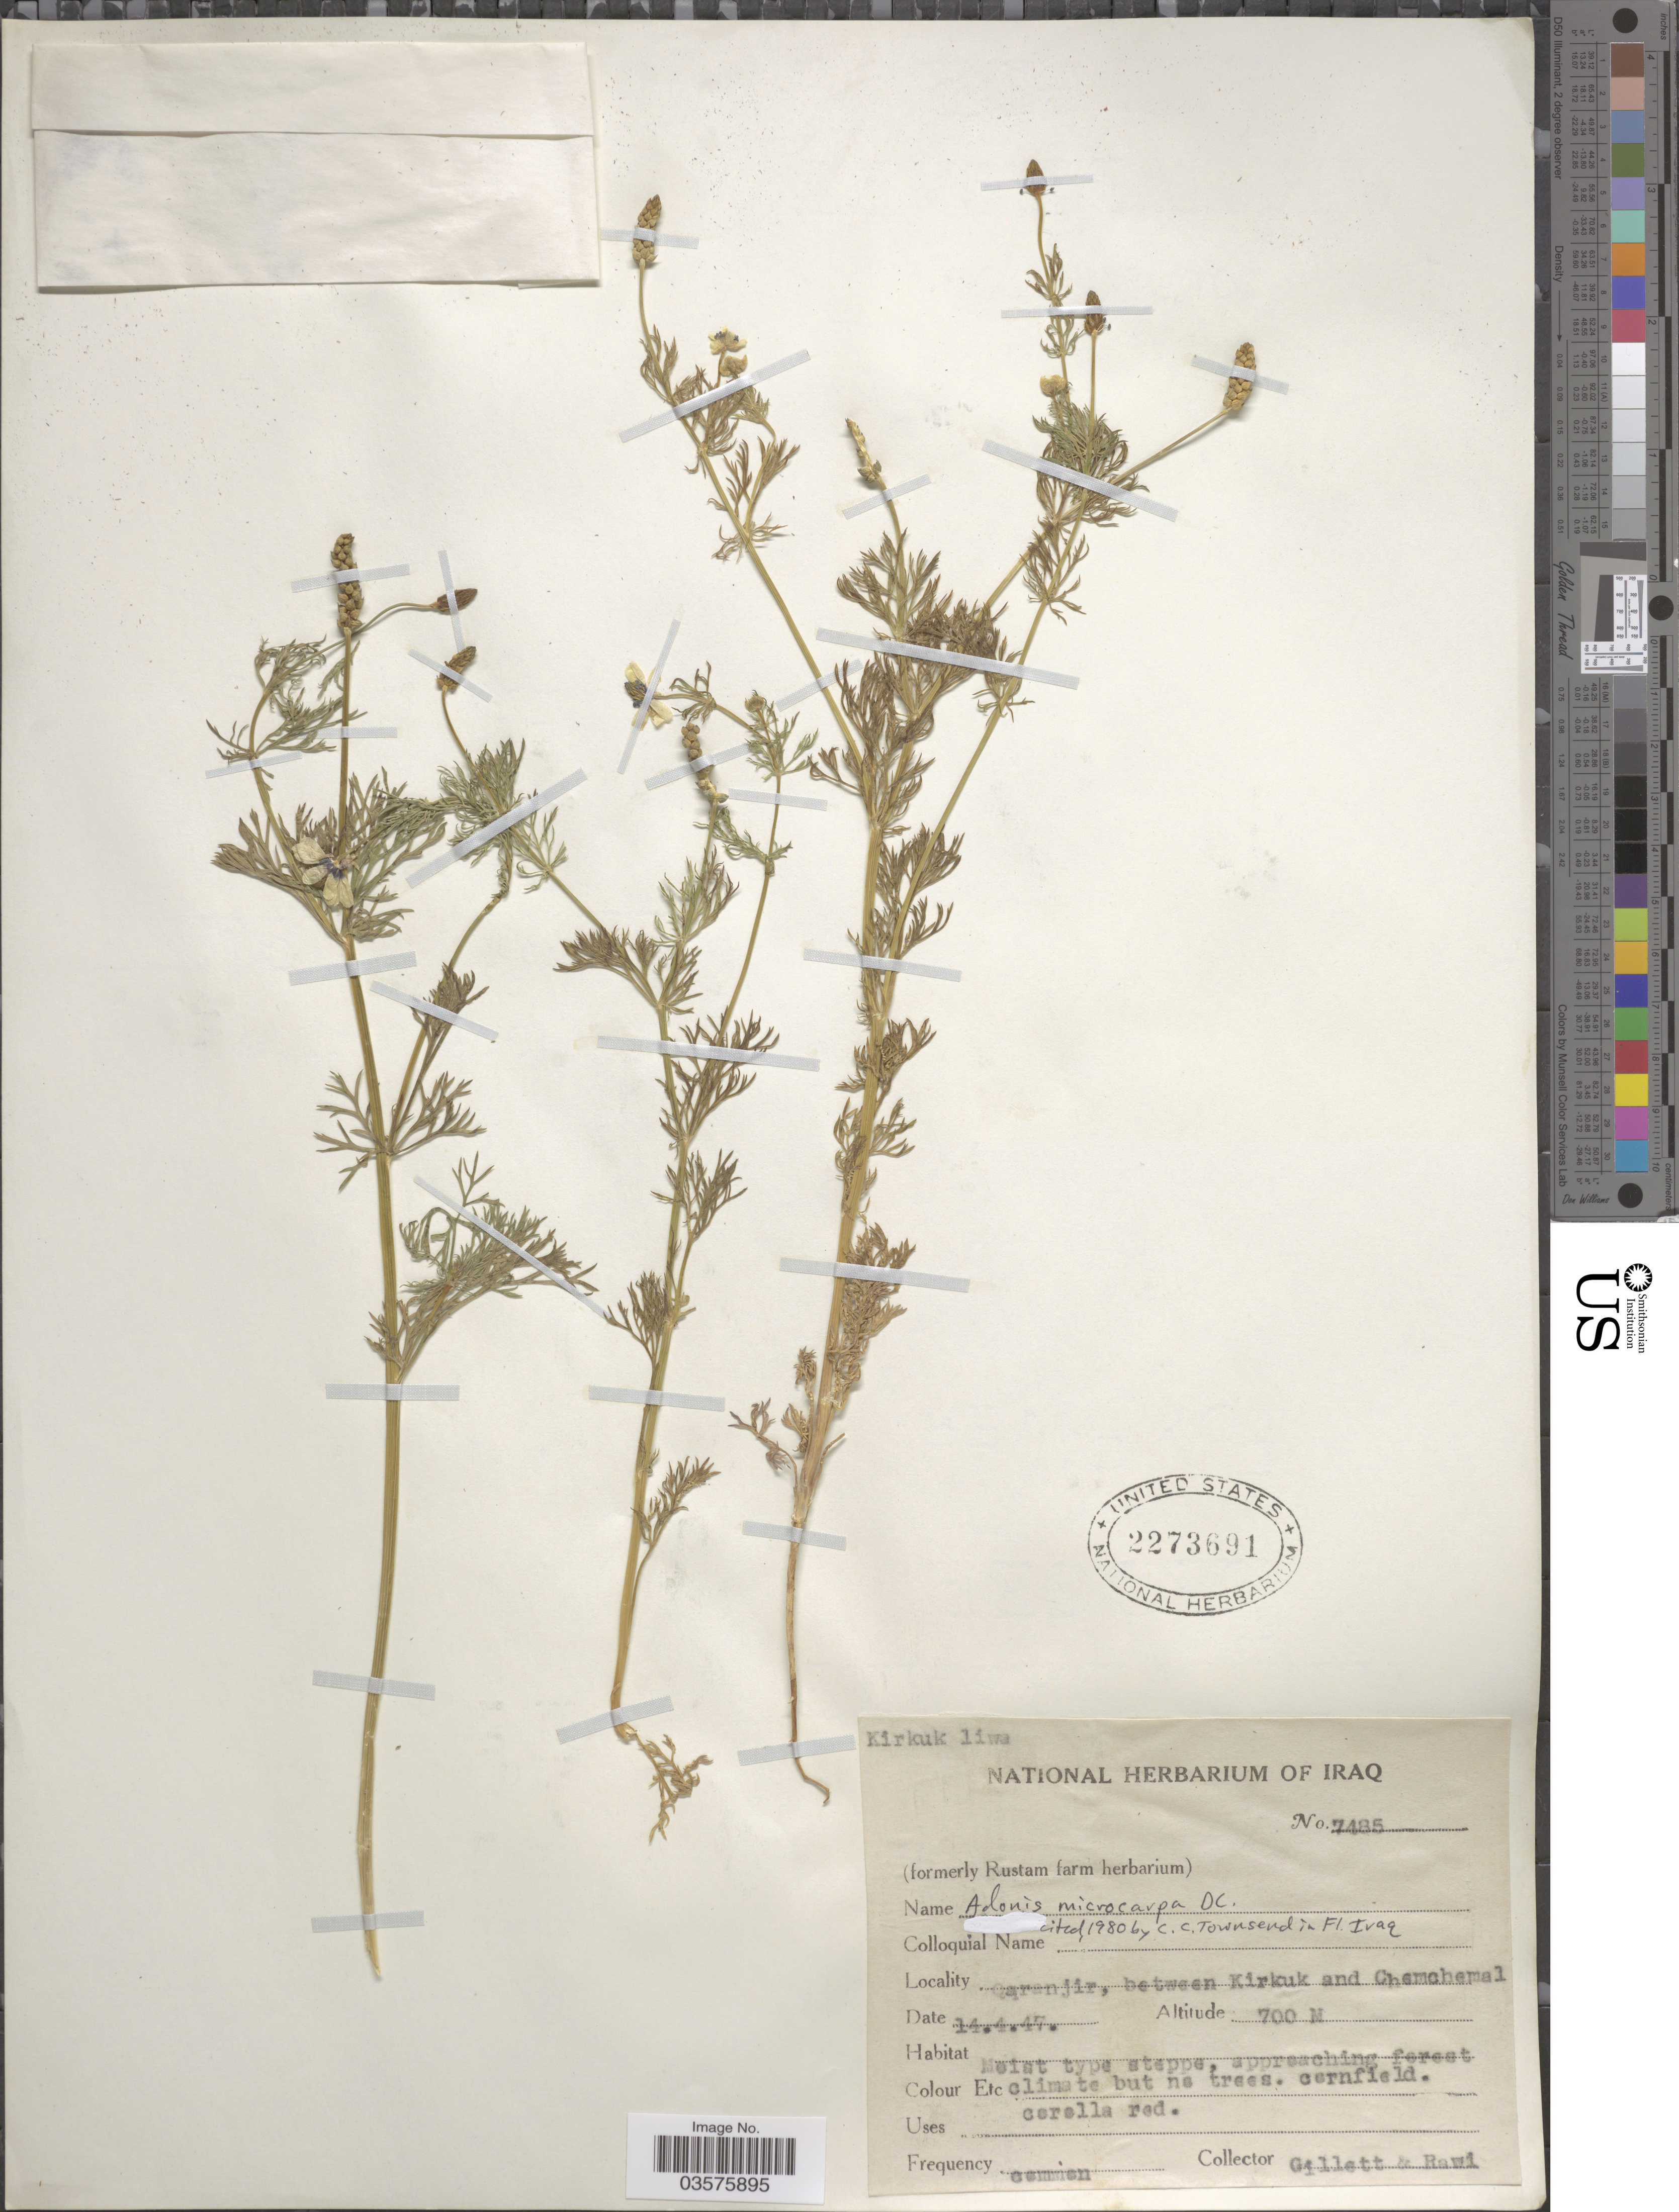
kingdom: Plantae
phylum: Tracheophyta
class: Magnoliopsida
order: Ranunculales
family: Ranunculaceae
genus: Adonis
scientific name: Adonis microcarpa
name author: DC.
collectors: Gillett, -- & -. Rawi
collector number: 7485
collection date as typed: Transcribed d/m/y: 14/4/47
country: Iraq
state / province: Kirkūk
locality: Kirkuk liwa. Qaranjir [interpreted], between Kirkuk and Chemchemal.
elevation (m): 700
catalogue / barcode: US 2273691